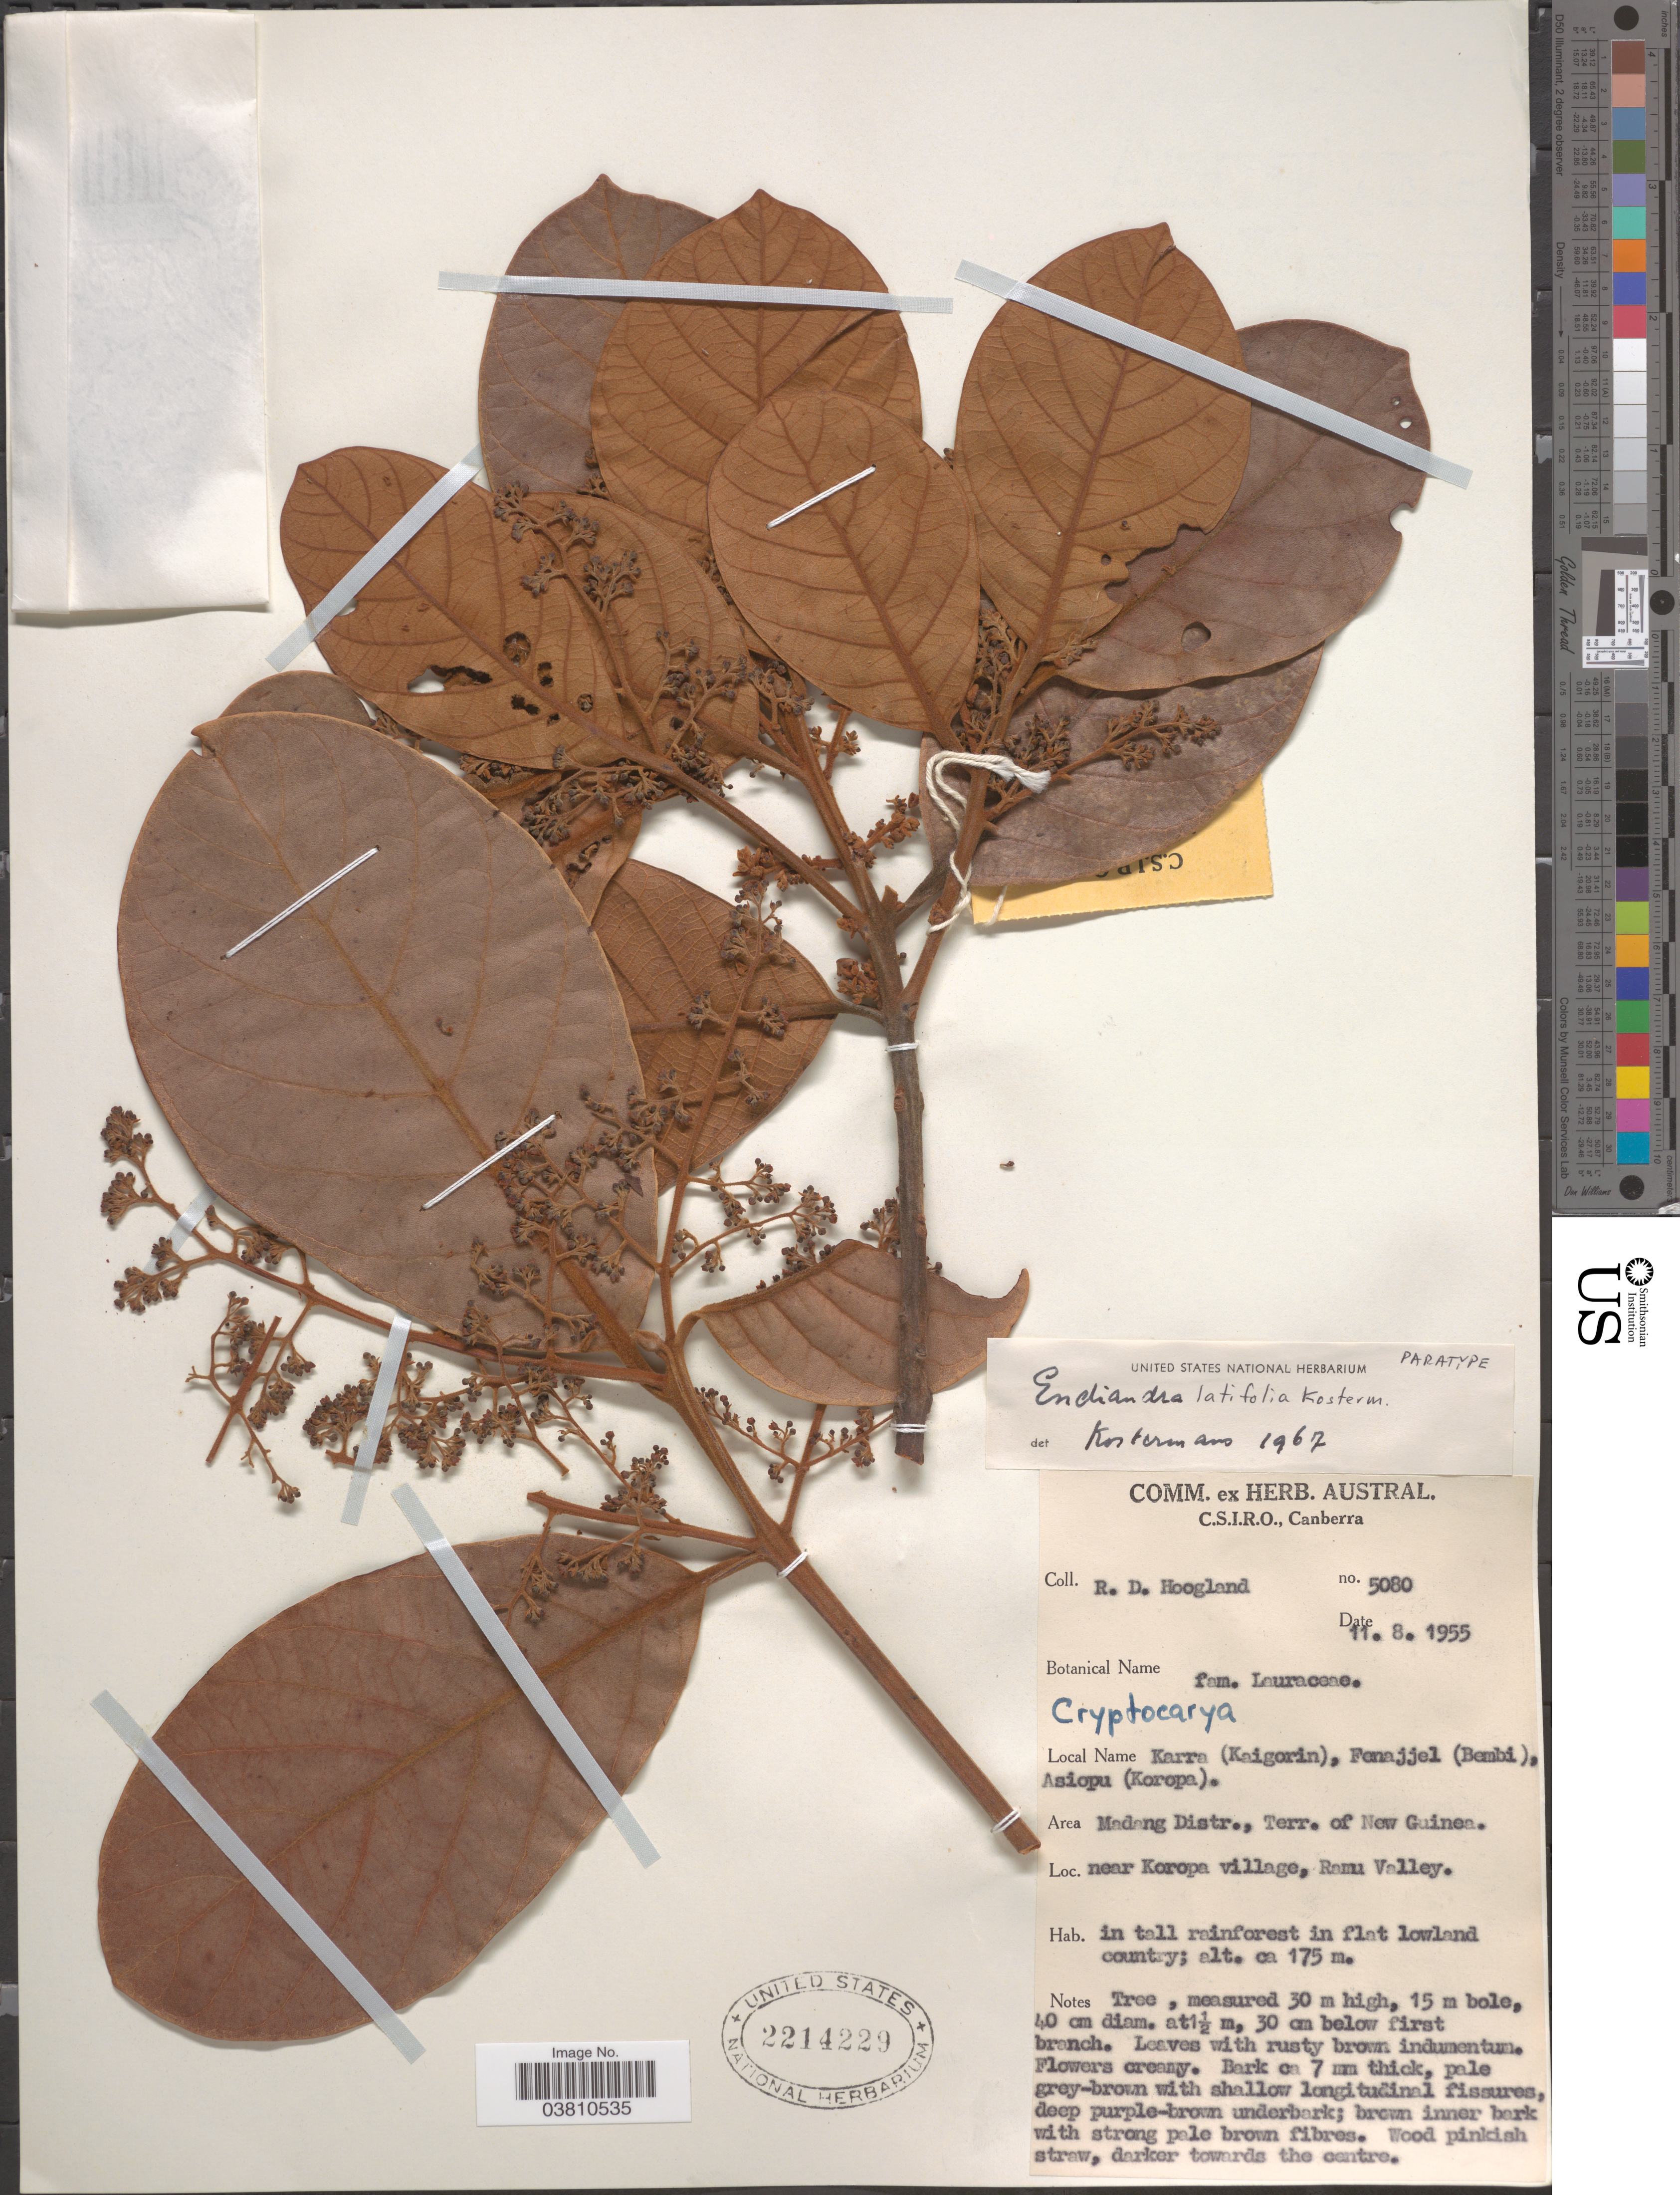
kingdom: Plantae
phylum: Tracheophyta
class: Magnoliopsida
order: Laurales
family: Lauraceae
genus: Endiandra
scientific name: Endiandra latifolia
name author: Kosterm.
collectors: R. D. Hoogland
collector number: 5080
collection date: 1955-08-11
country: Papua New Guinea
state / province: Madang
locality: Area Madang Distr., Terr. of New Guinea. Near Koropa village, Ramu Valley.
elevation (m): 175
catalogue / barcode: US 2214229